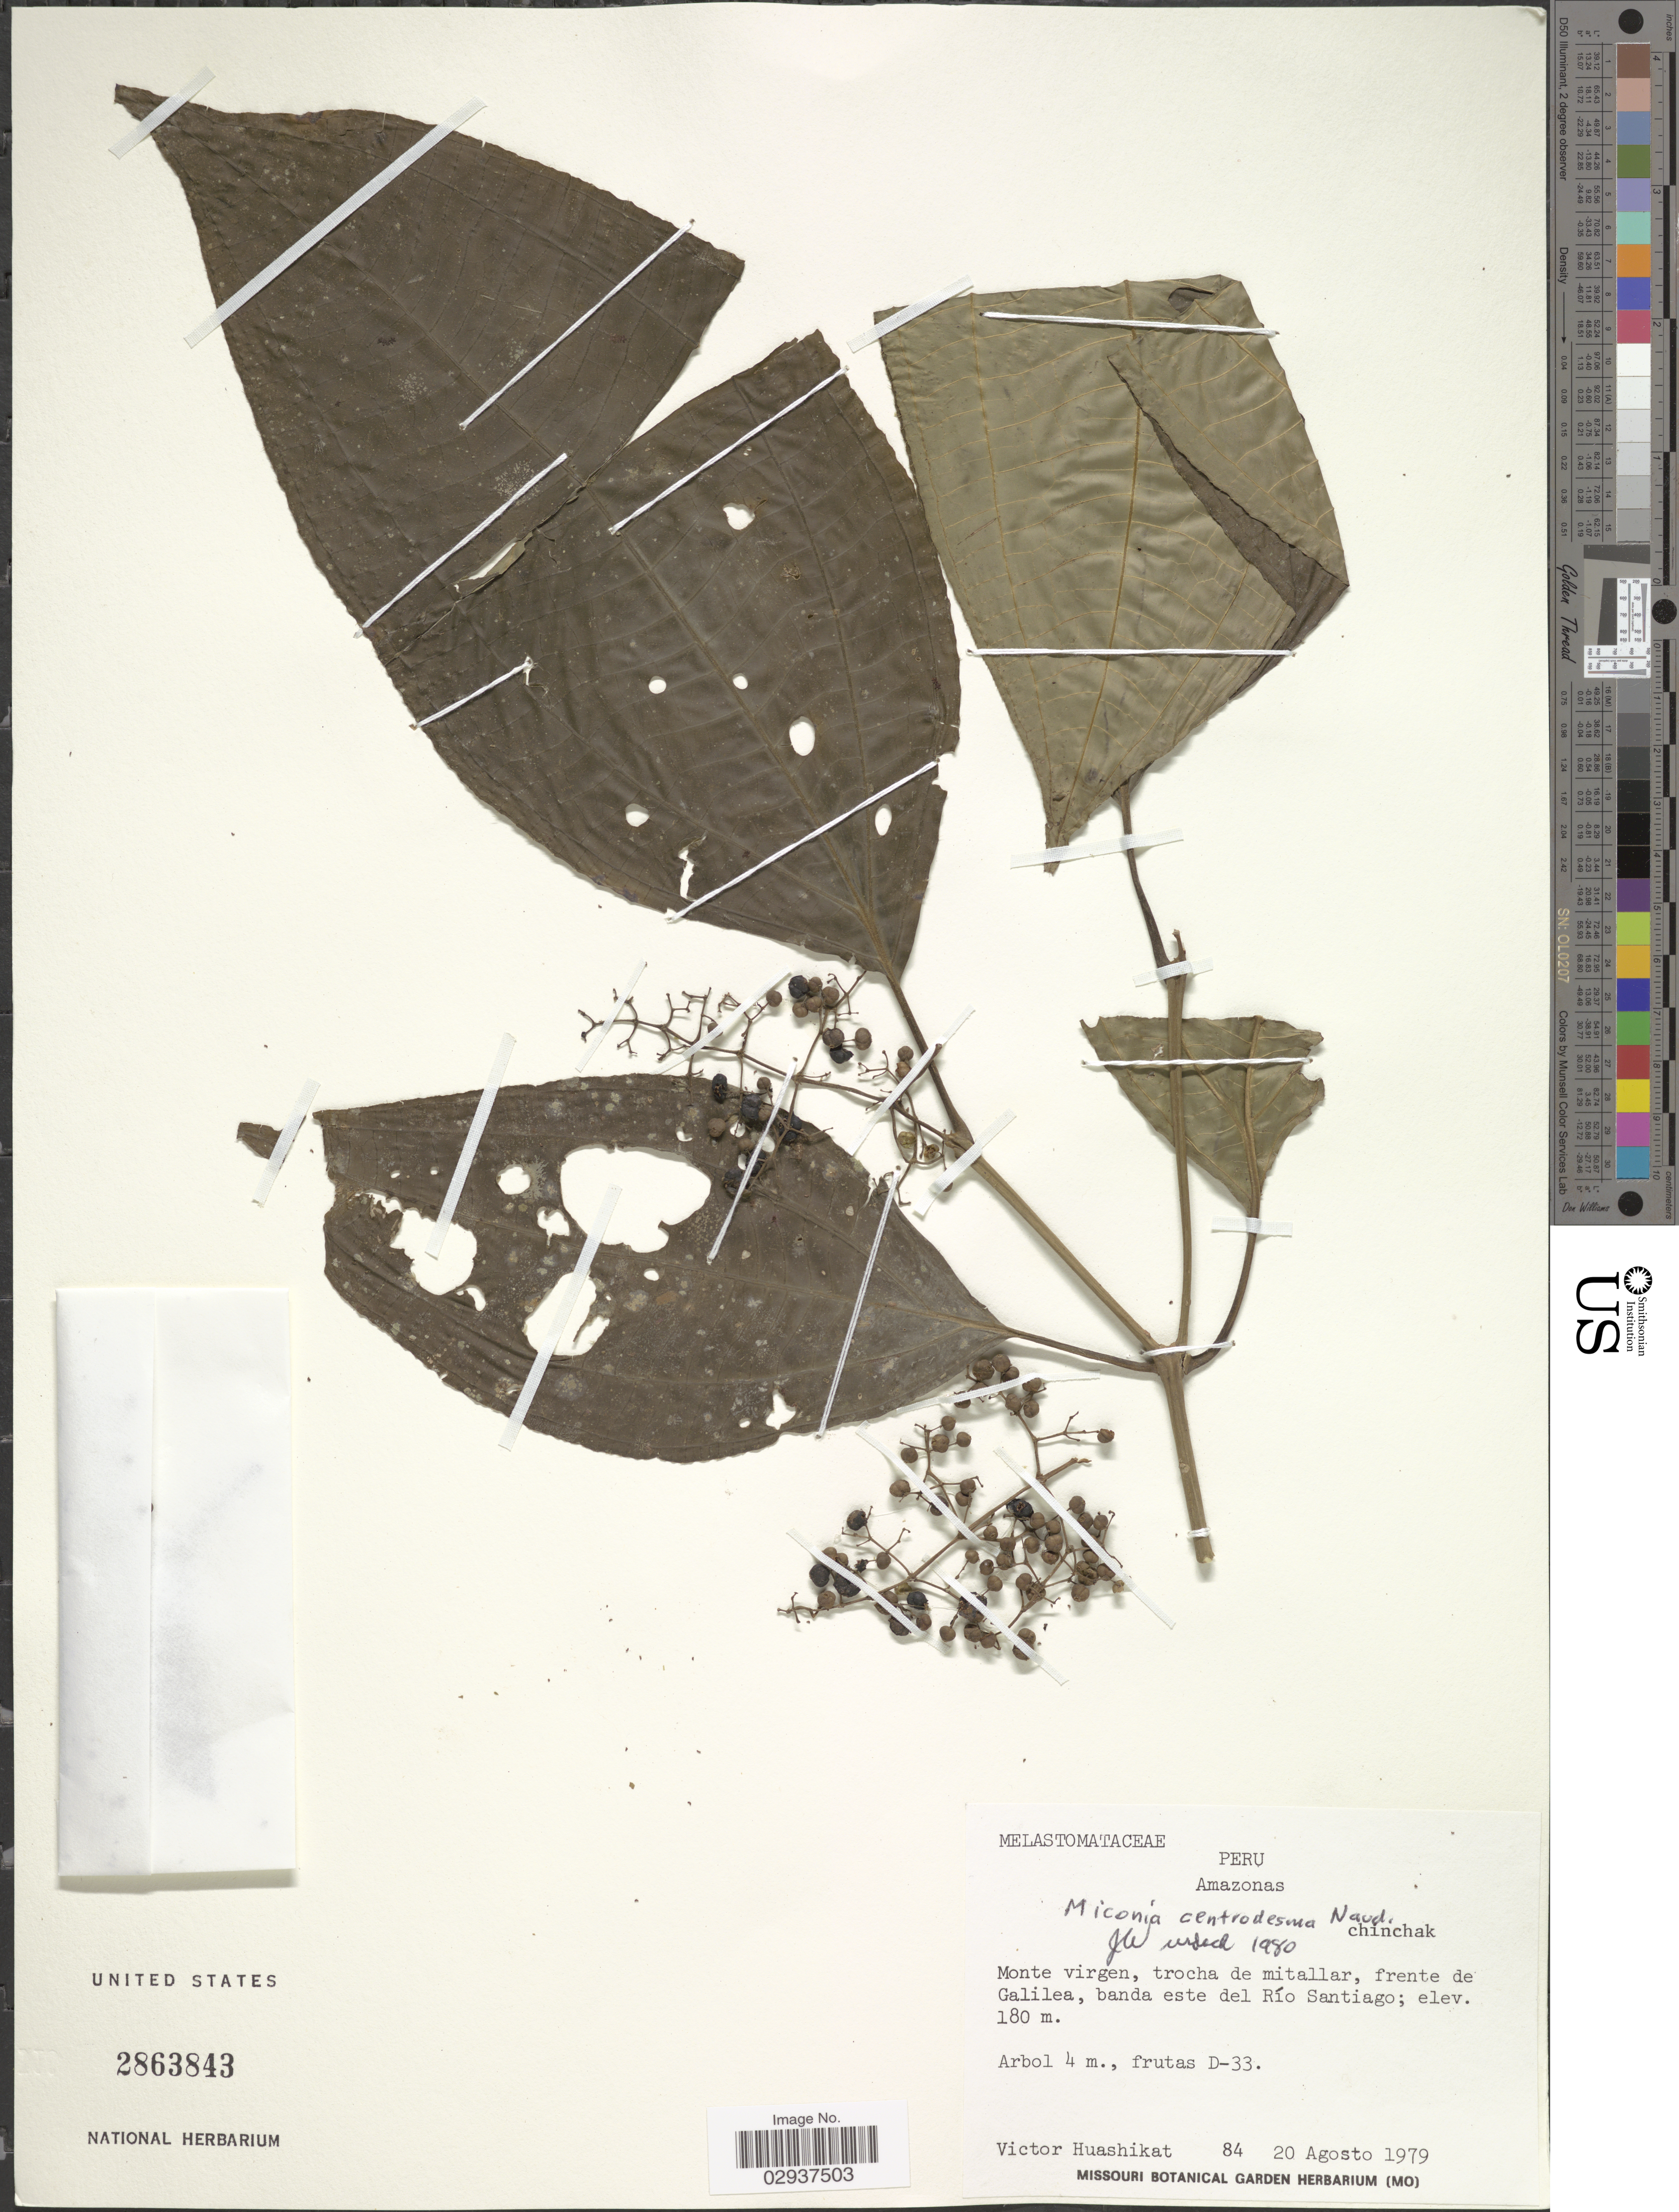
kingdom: Plantae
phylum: Tracheophyta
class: Magnoliopsida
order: Myrtales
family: Melastomataceae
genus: Miconia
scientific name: Miconia centrodesma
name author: Naudin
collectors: V. Huashikat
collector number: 874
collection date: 1979-08-20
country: Peru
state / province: Amazonas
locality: Monte Virgen, trocha de mitallar, frente de Galilea, banda este del Río Santiago.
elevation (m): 180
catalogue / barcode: US 2863843